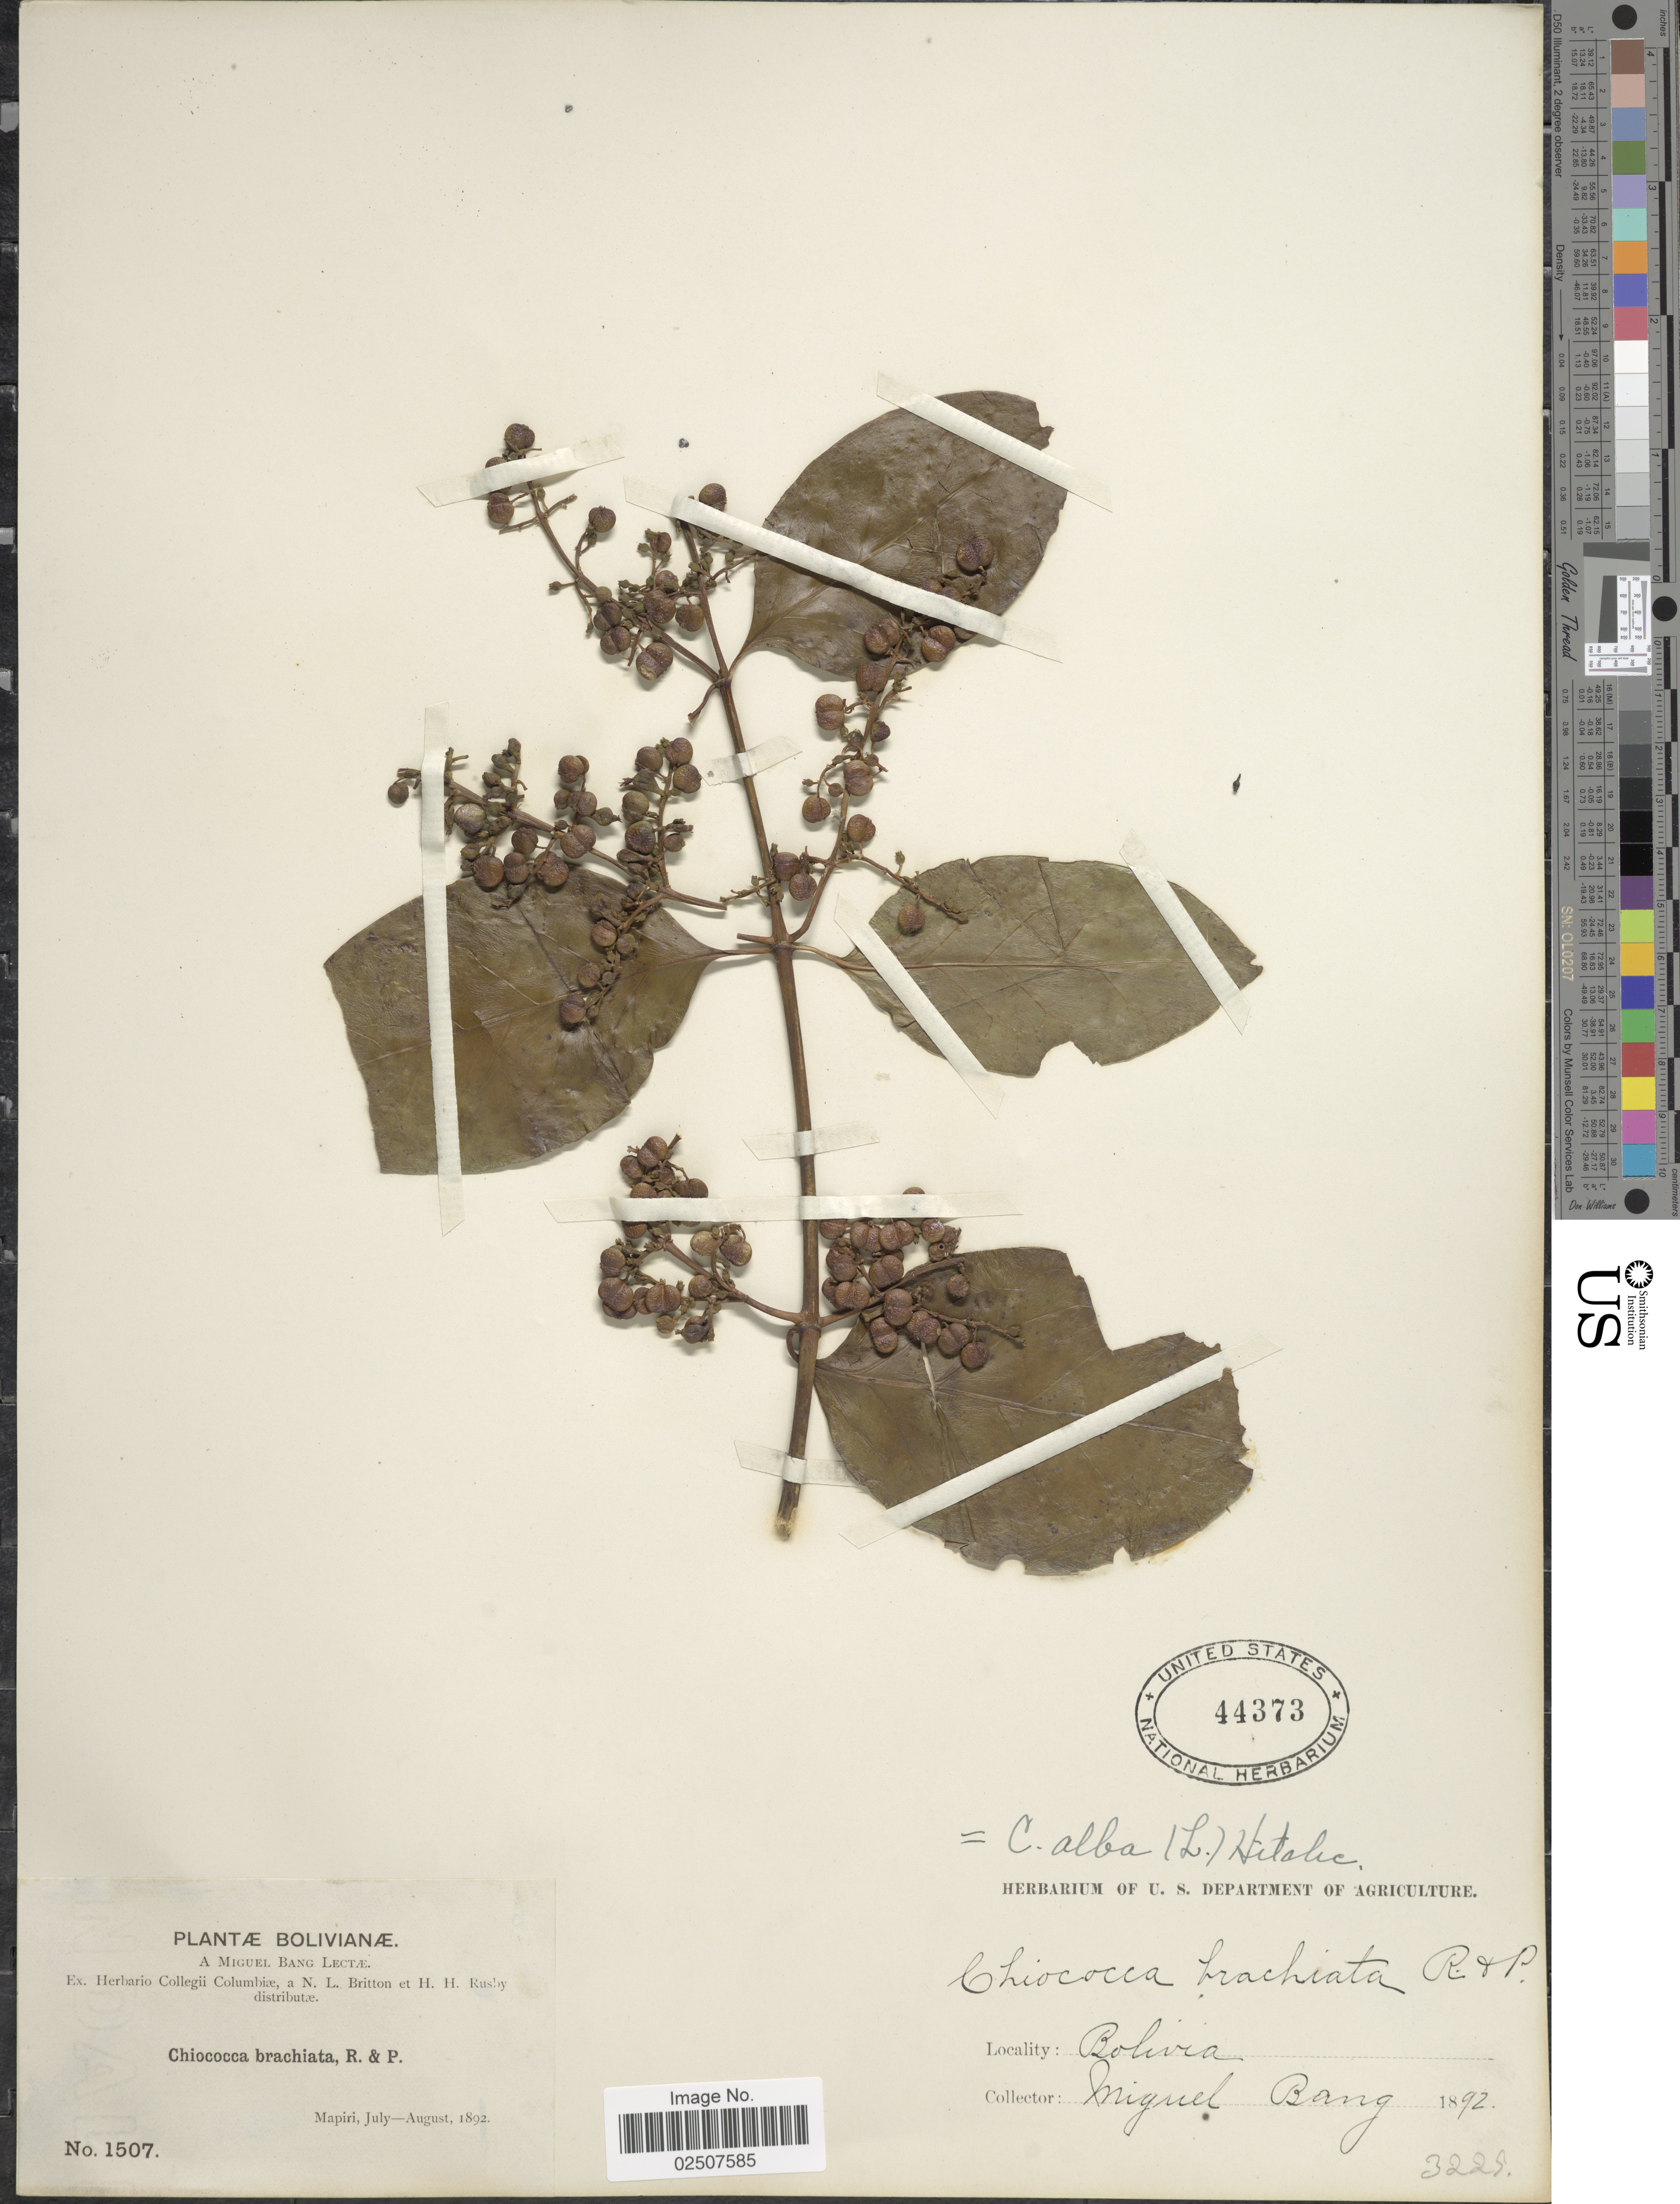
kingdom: Plantae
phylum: Tracheophyta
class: Magnoliopsida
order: Gentianales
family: Rubiaceae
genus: Chiococca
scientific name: Chiococca alba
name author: (L.) Hitchc.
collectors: M. Bang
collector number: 1507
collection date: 1892-07/1892-08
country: Bolivia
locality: Mapiri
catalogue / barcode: US 44373